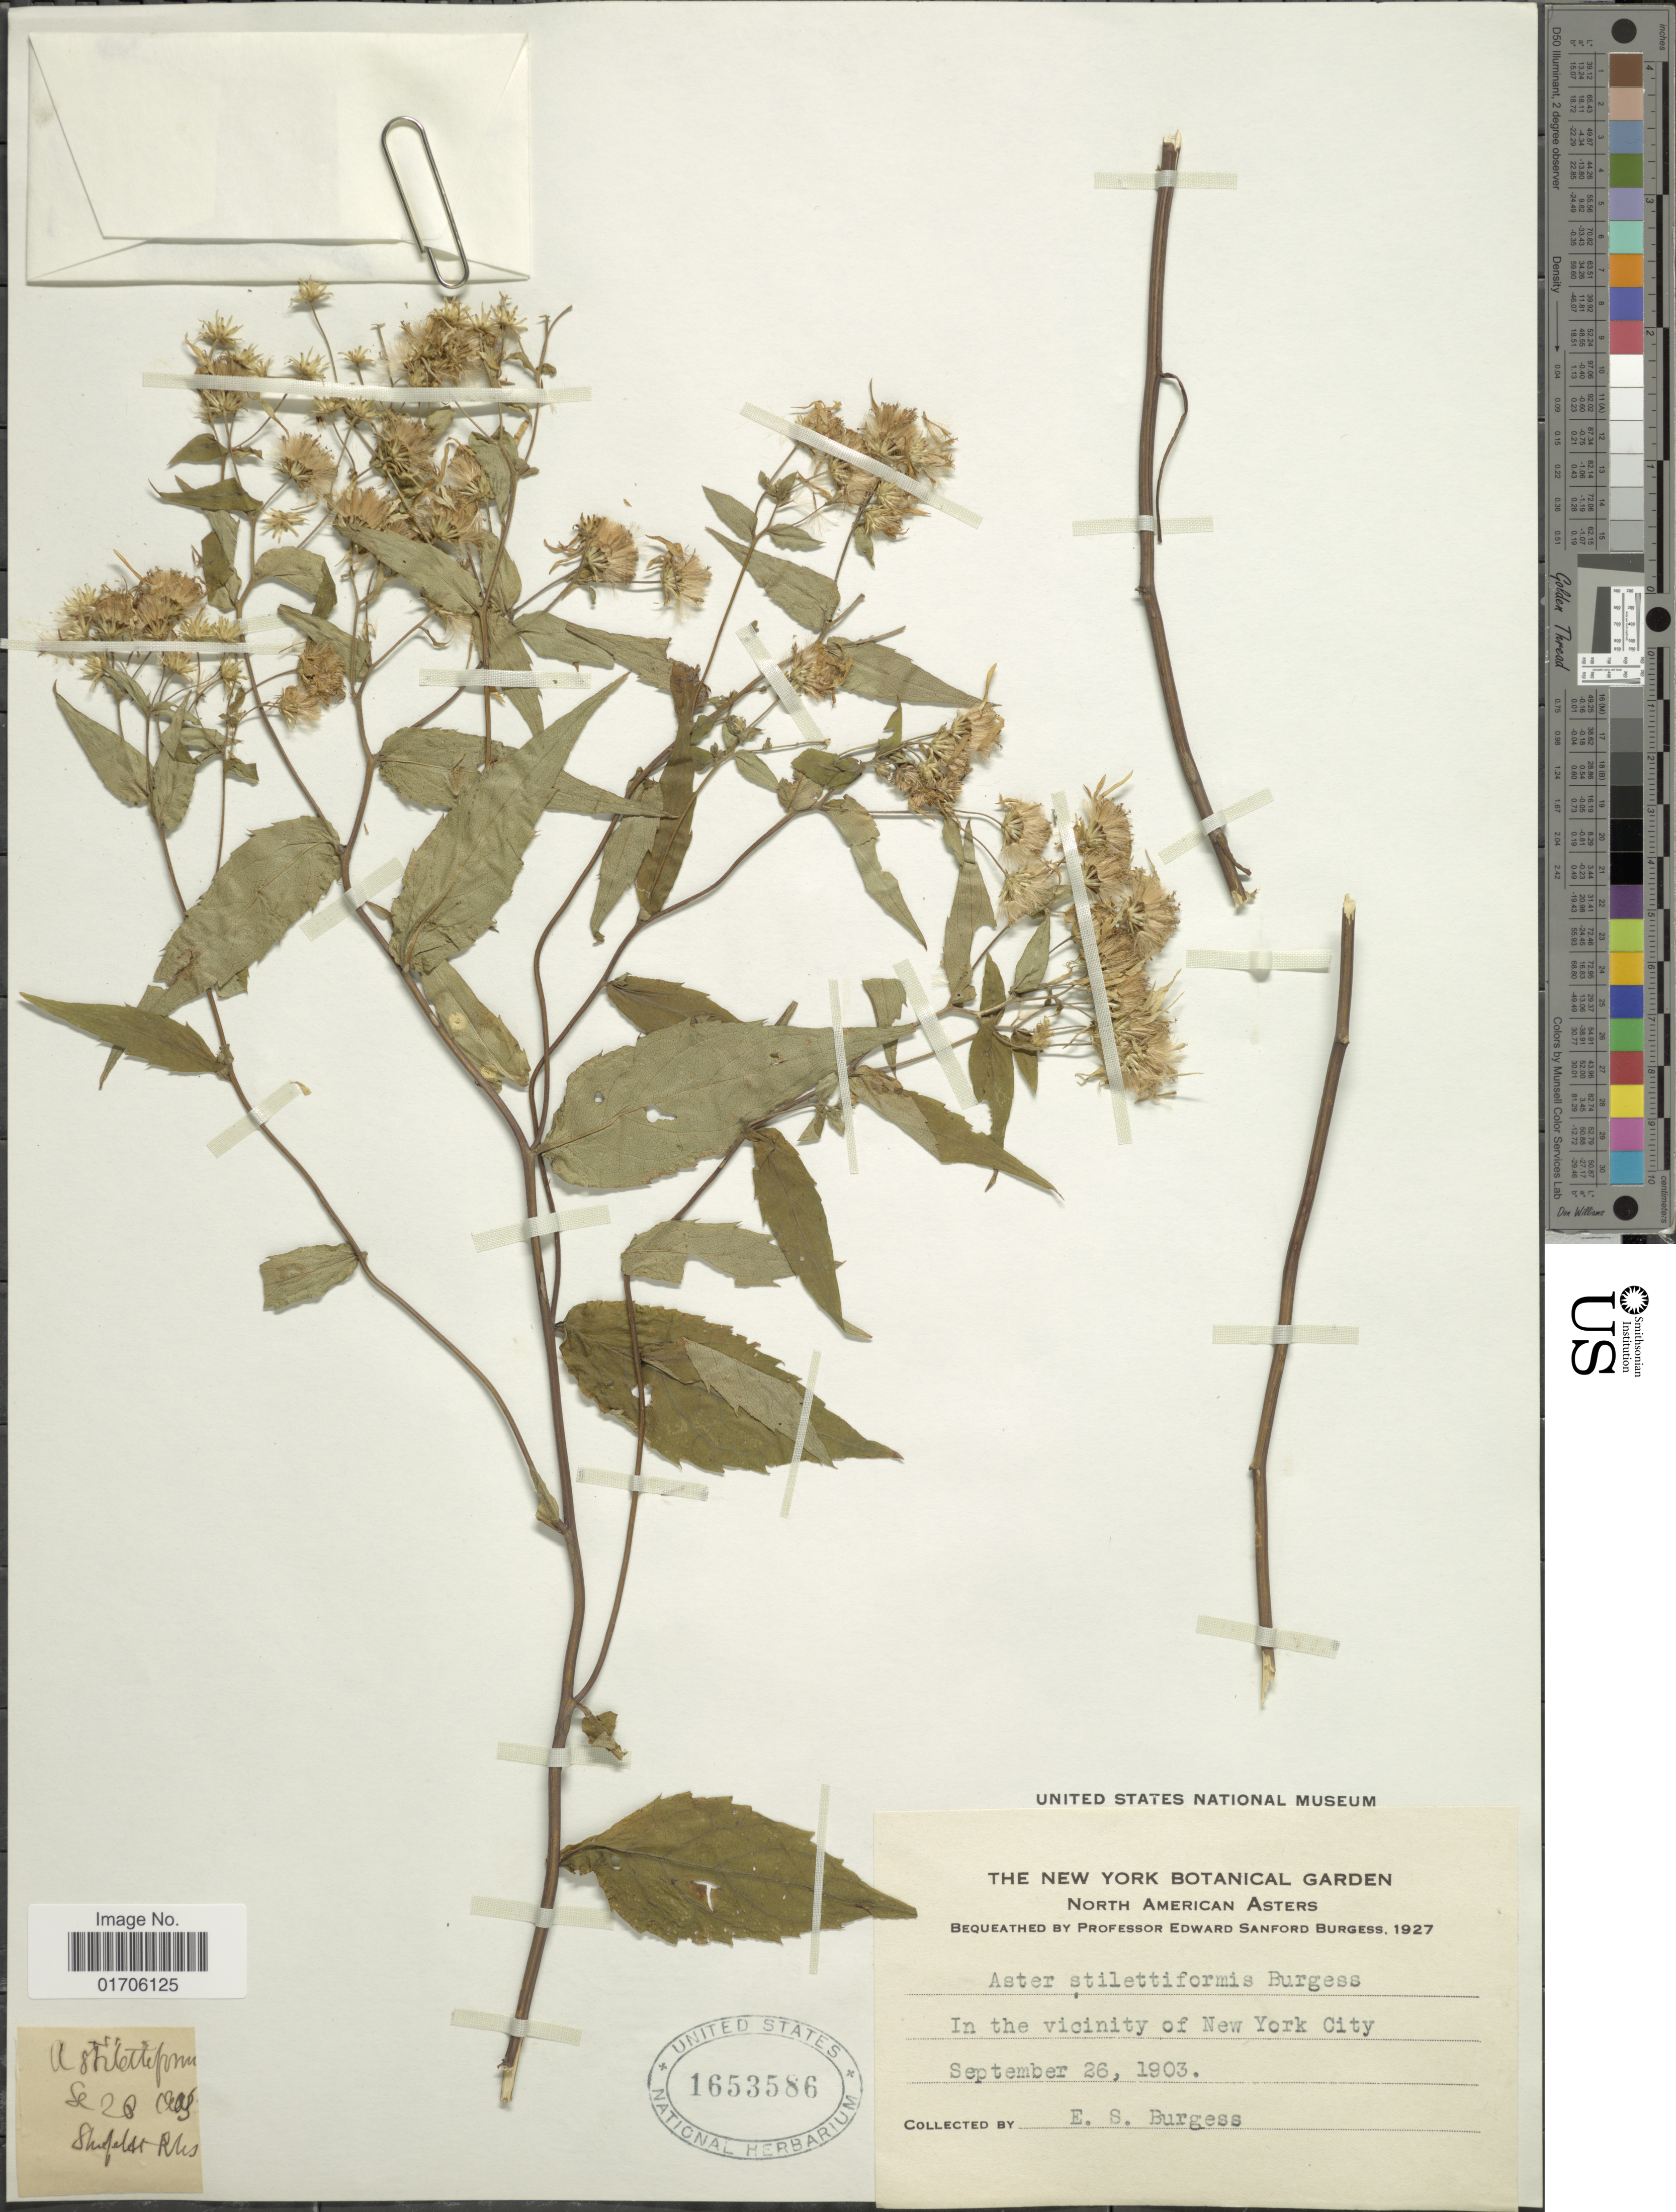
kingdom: Plantae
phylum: Tracheophyta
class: Magnoliopsida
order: Asterales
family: Asteraceae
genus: Aster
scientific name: Aster stilettiformis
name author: E.S. Burgess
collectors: E. Burgess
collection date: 1903-09-26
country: United States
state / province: New York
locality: In the vicinity of New York City.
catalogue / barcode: US 1653586